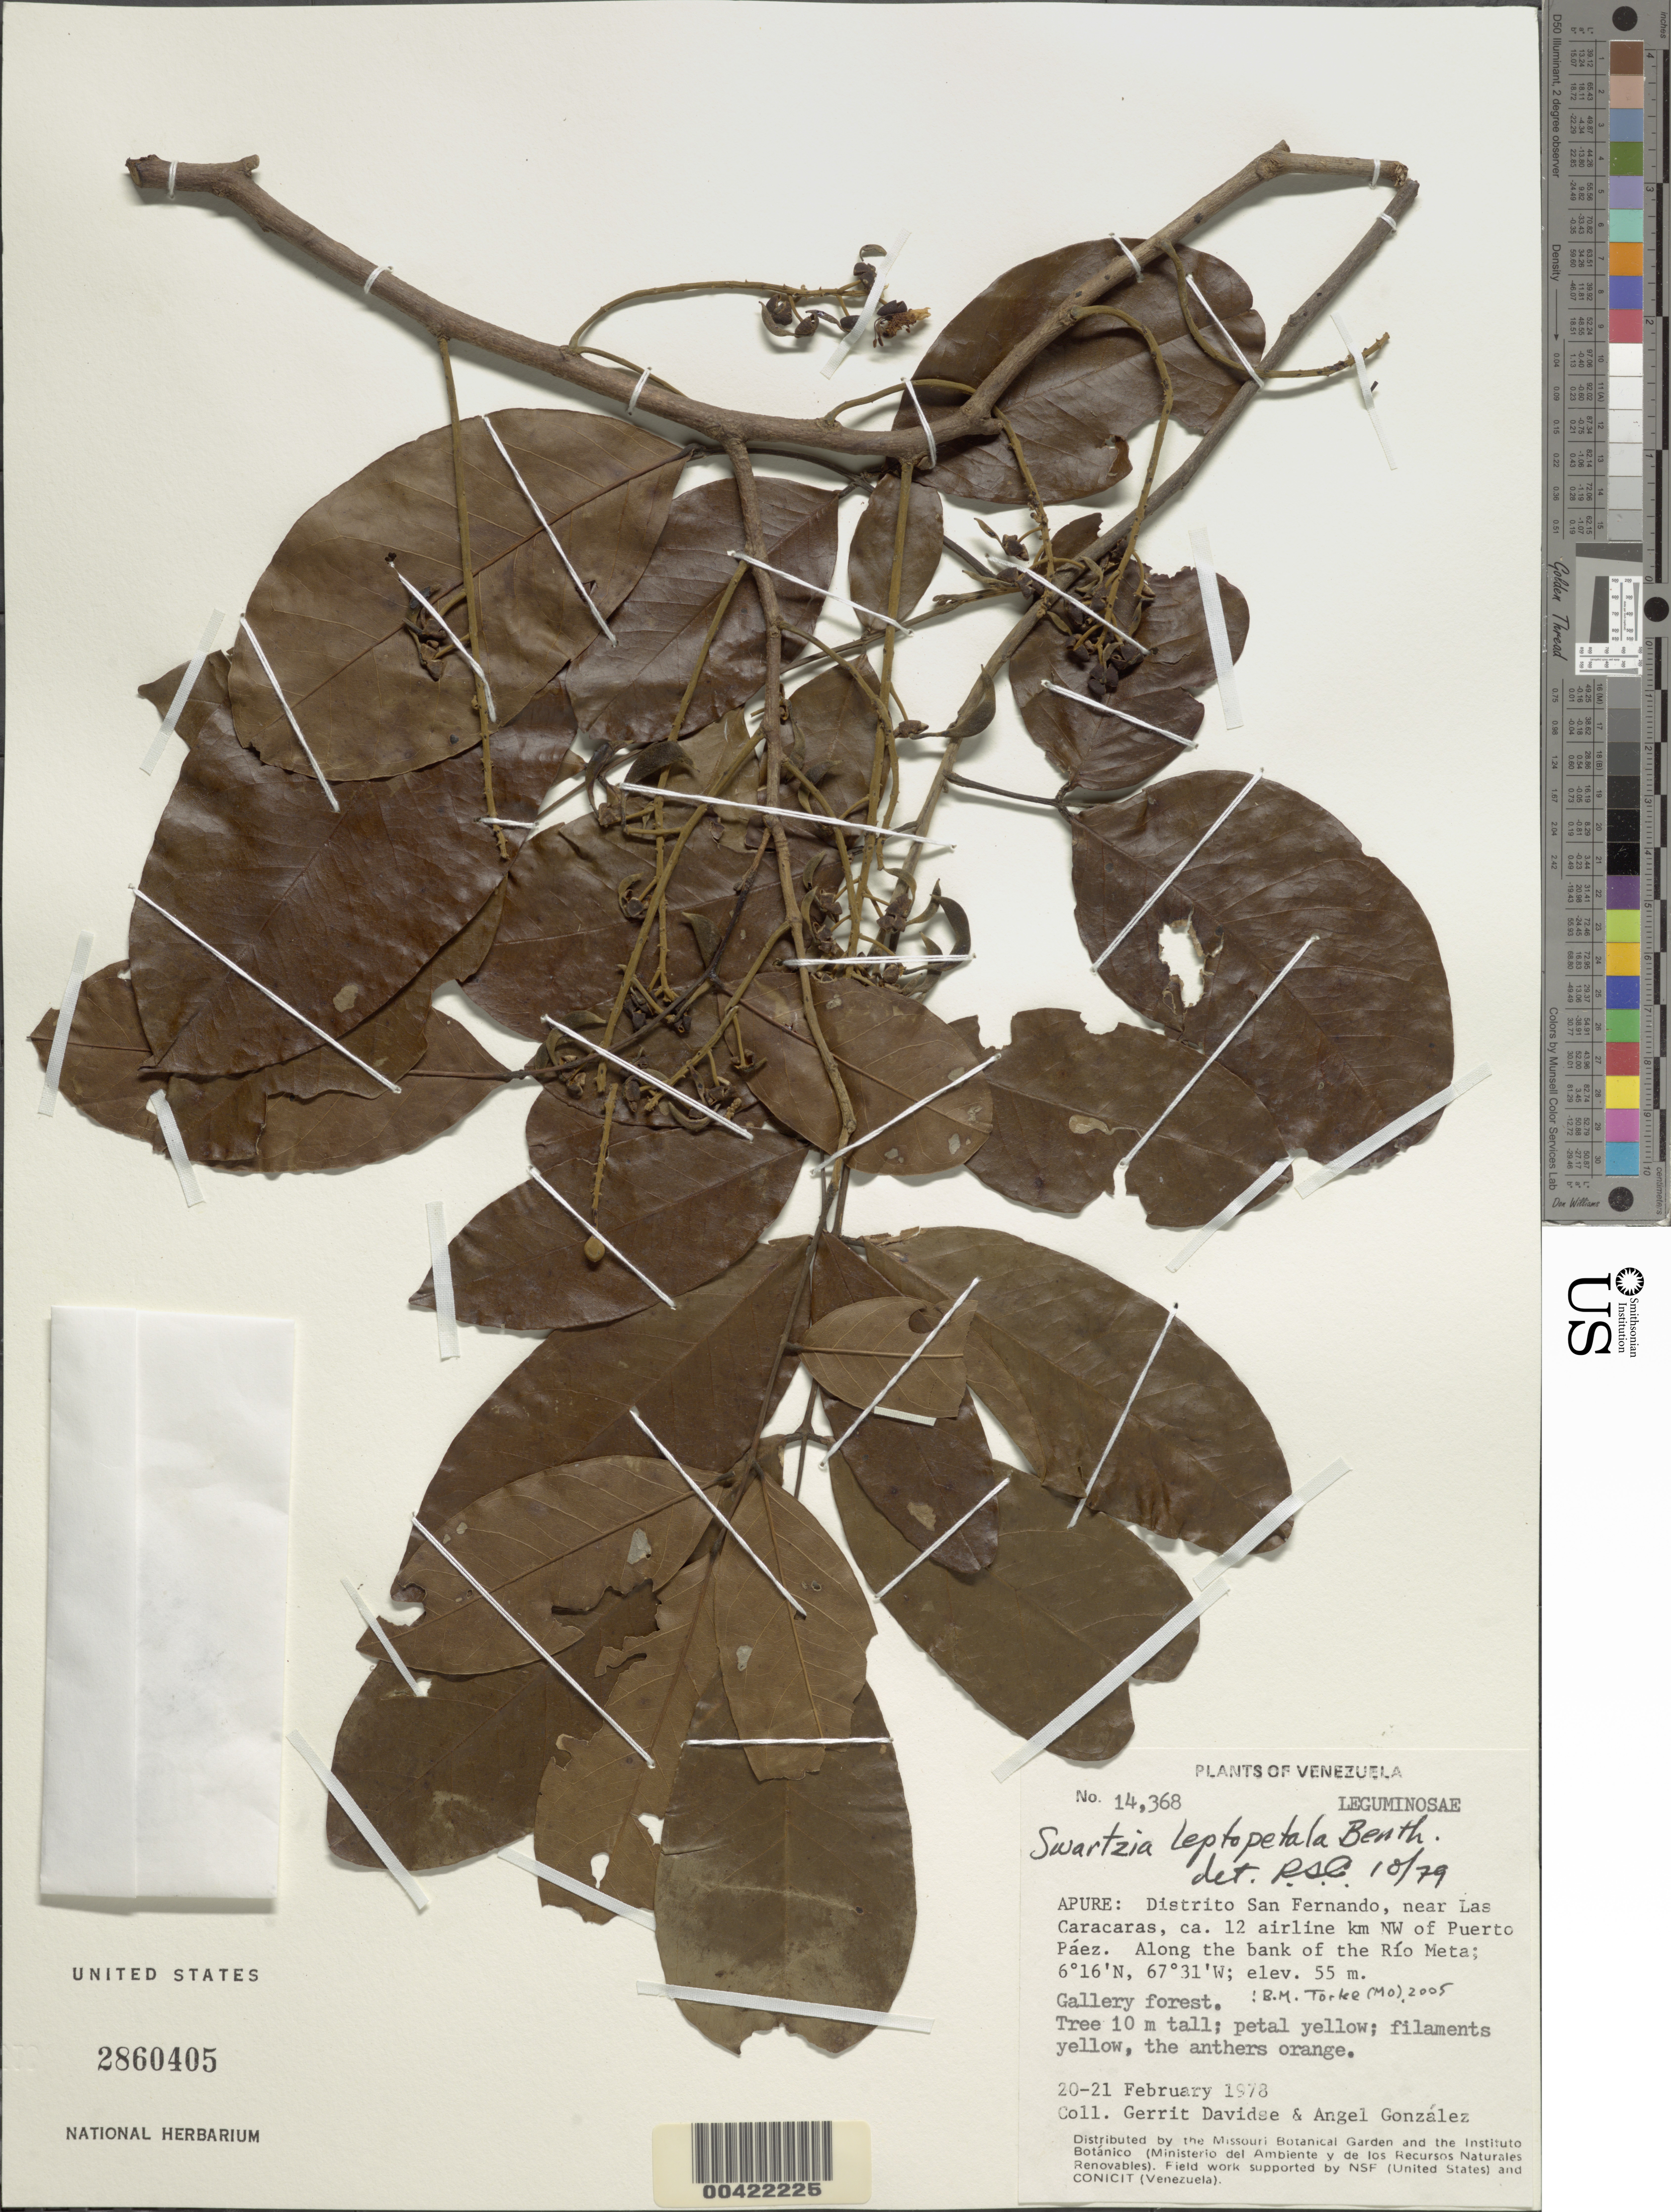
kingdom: Plantae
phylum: Tracheophyta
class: Magnoliopsida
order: Fabales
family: Fabaceae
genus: Swartzia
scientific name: Swartzia leptopetala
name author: Benth.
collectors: G. Davidse & A. C. González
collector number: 14368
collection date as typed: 20 Feb 1978 to 21 Feb 1978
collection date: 1978-02-20/1978-02-21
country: Venezuela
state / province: Apure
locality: Las caracaras, near; 12 airline km ne of puerto paez; bank of rio meta; distrito san fernado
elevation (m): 55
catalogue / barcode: US 2860405